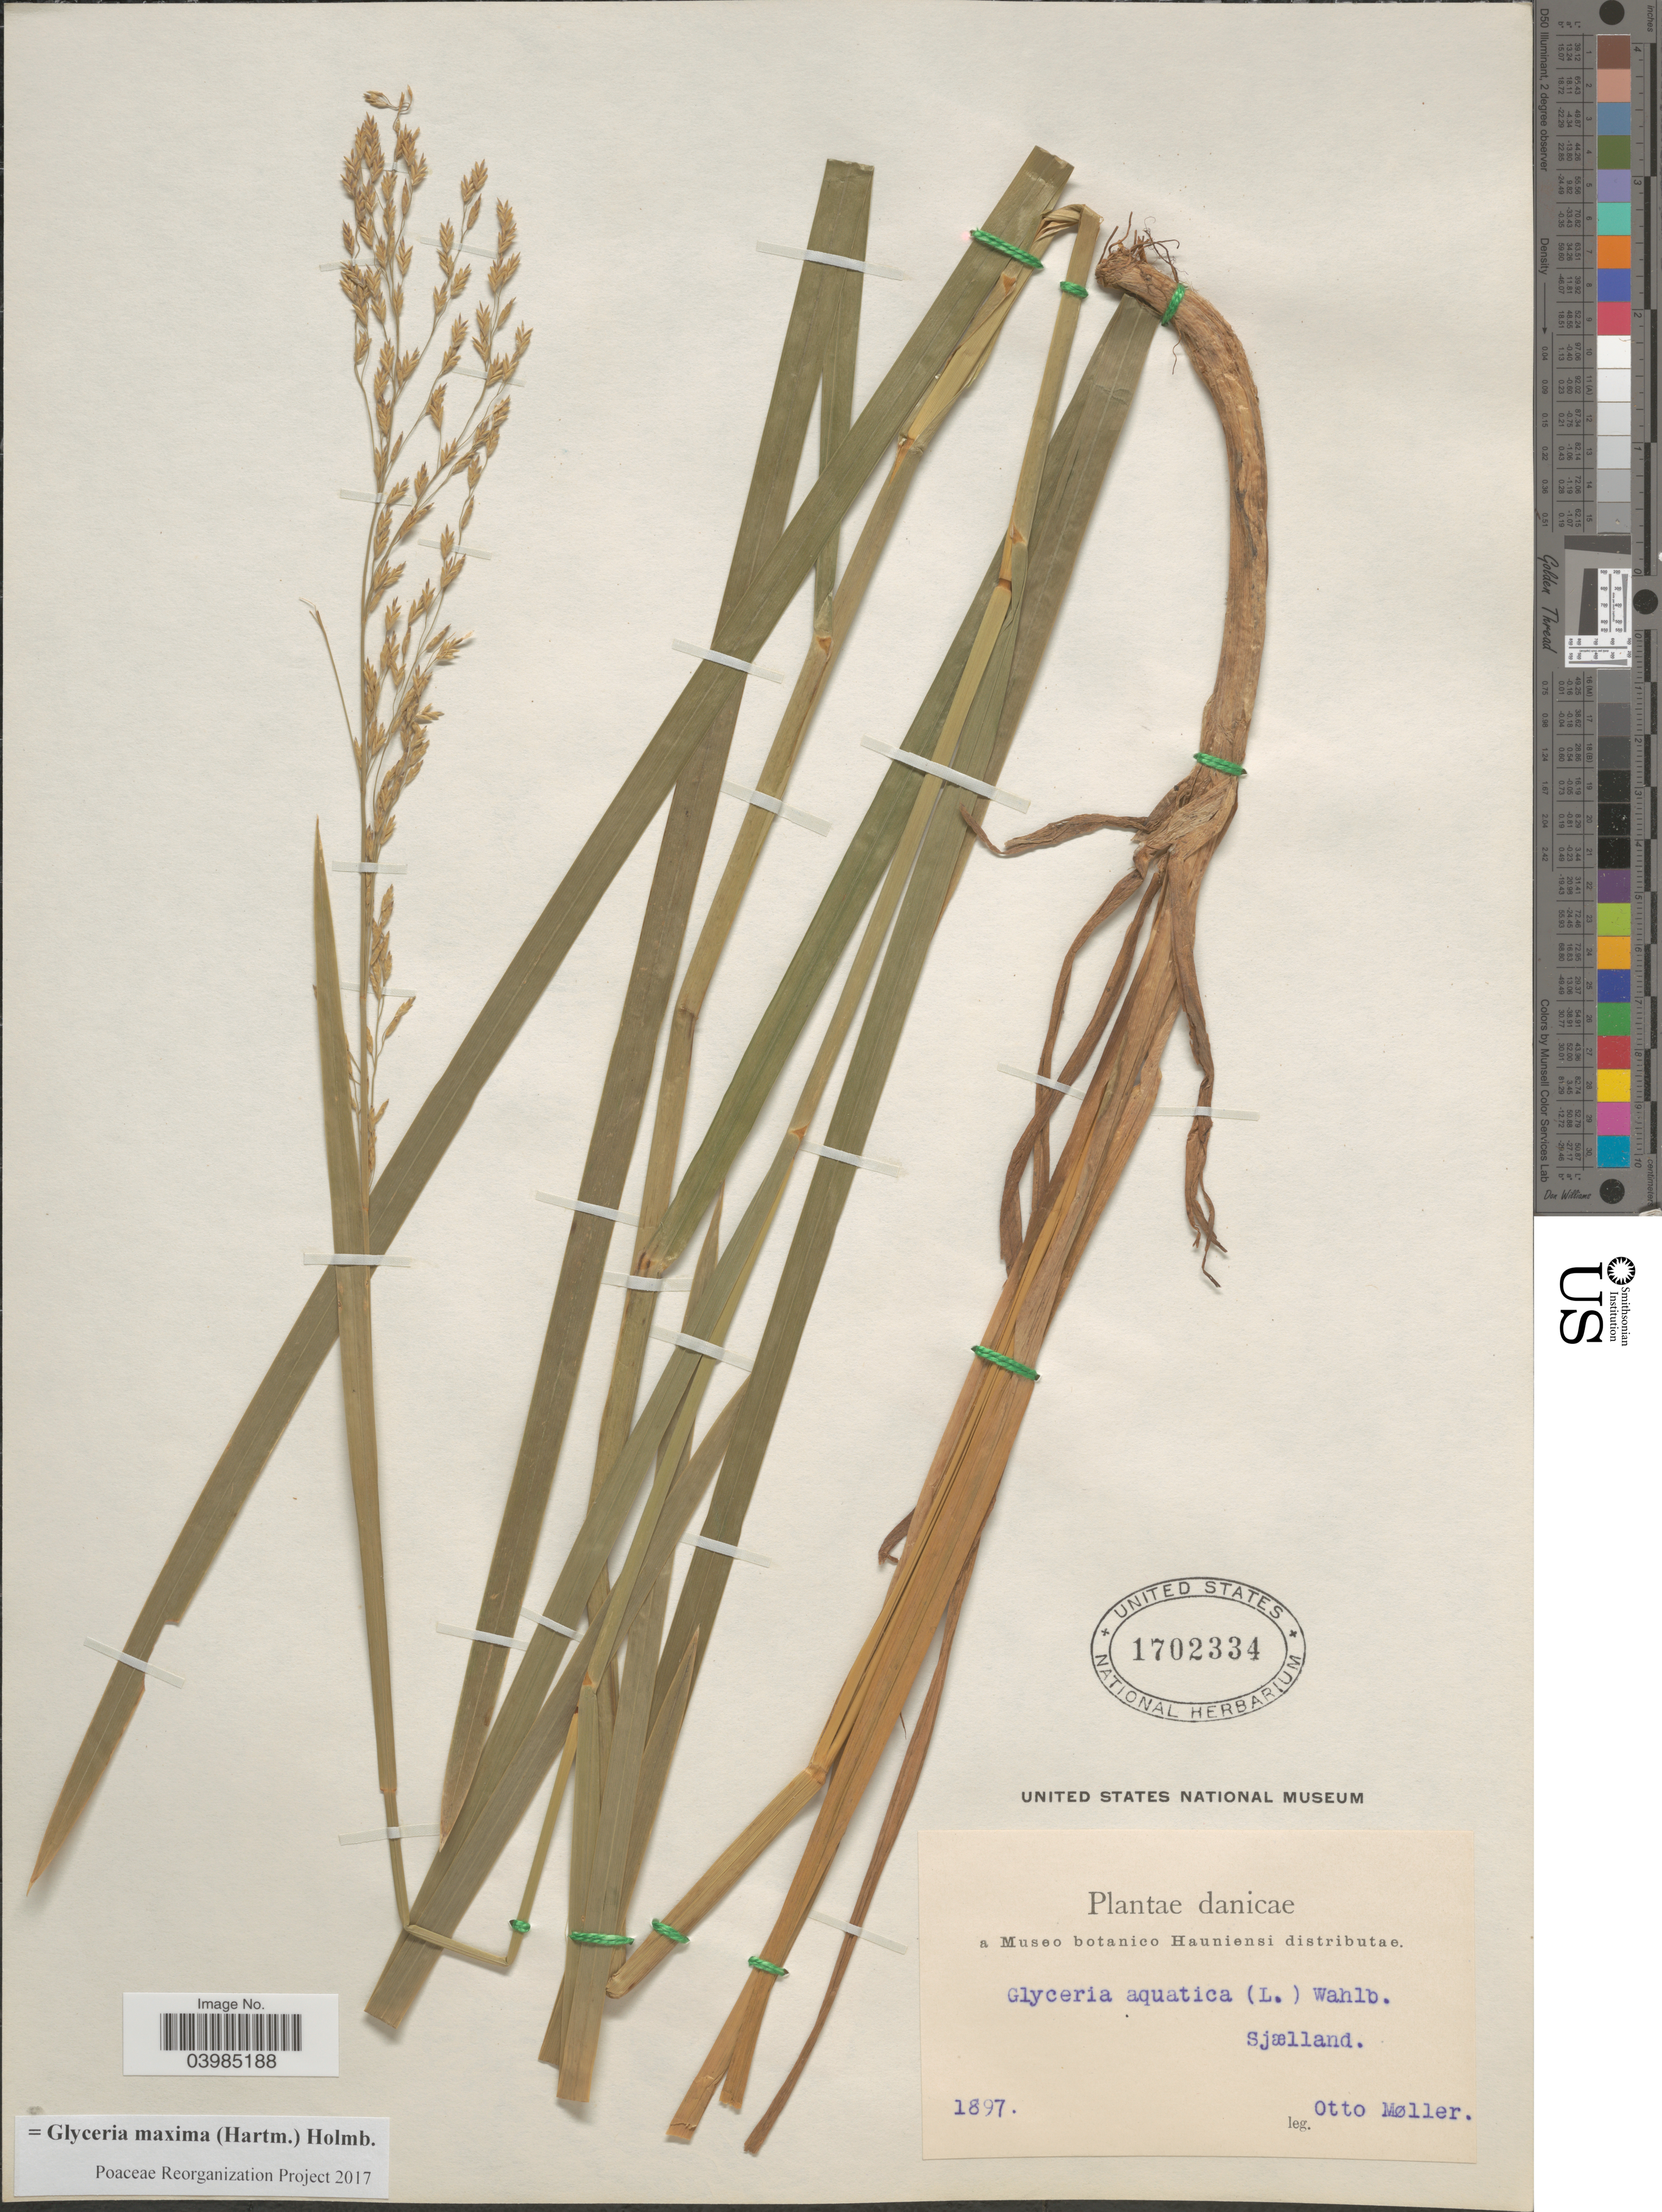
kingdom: Plantae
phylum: Tracheophyta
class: Liliopsida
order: Poales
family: Poaceae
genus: Glyceria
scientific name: Glyceria maxima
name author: (Hartm.) Holmb.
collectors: O. Möller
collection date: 1897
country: Denmark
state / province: Sjæland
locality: Danicae. Sjælland.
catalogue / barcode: US 1702334